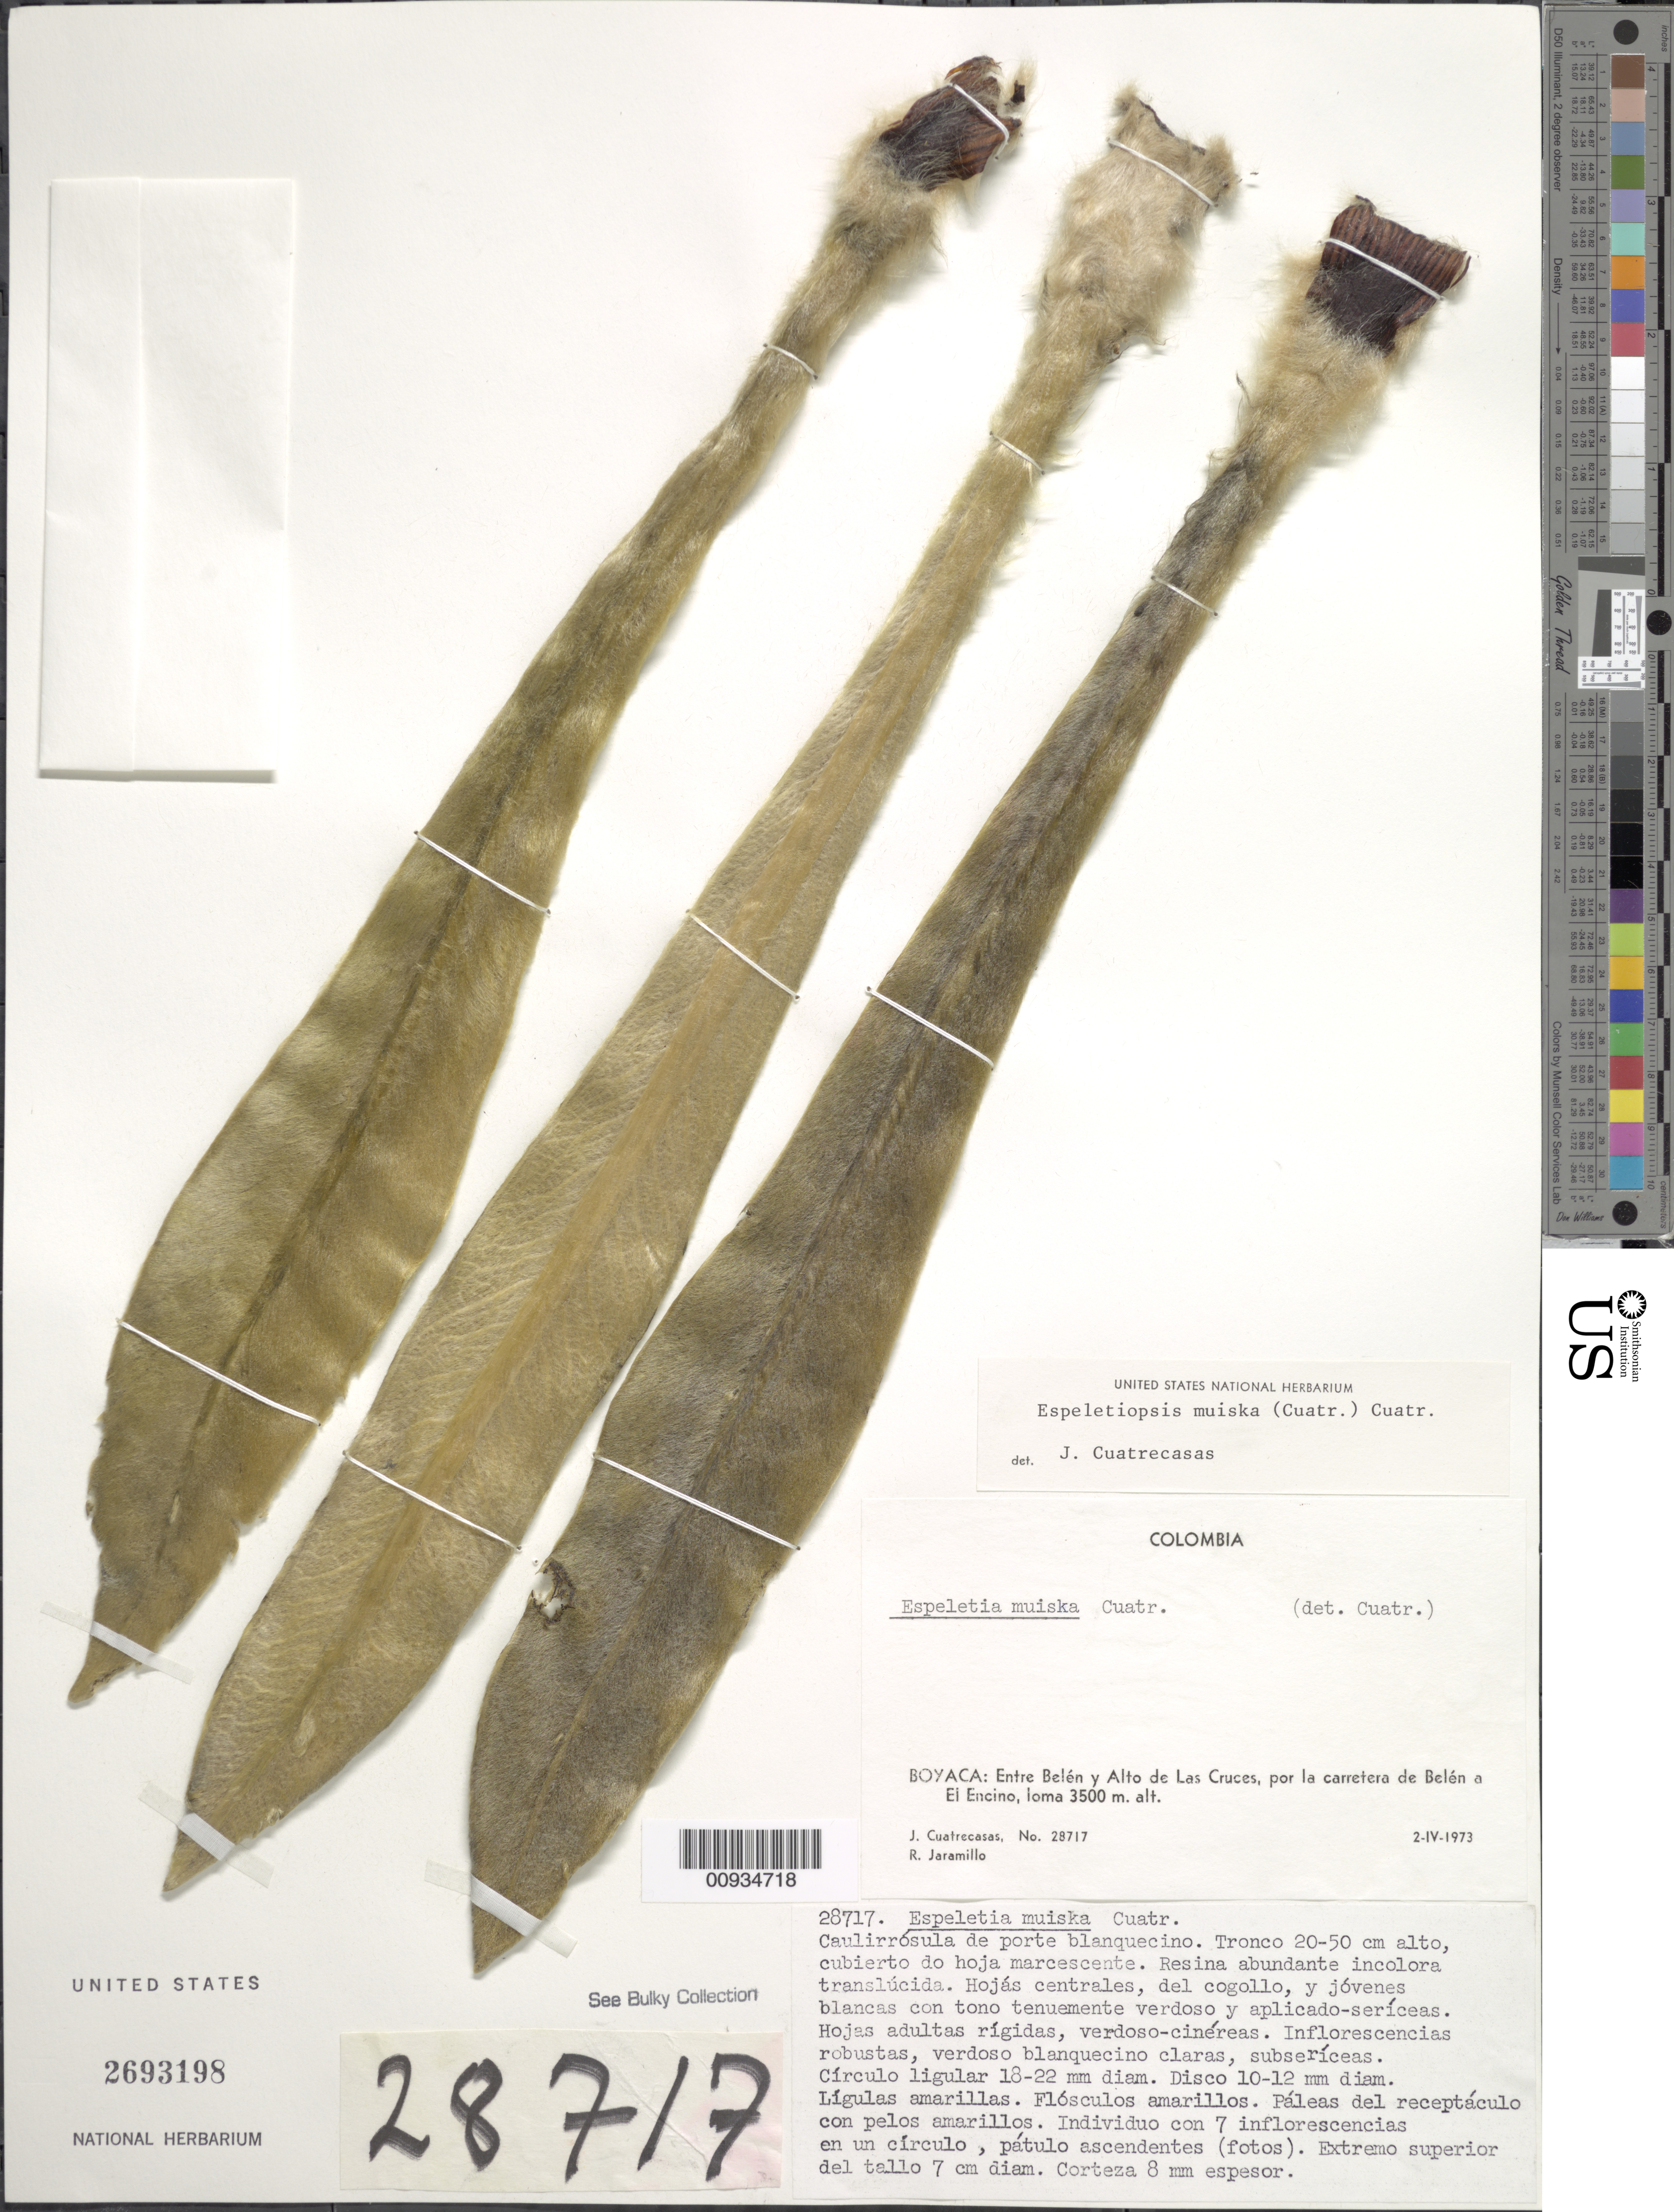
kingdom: Plantae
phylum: Tracheophyta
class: Magnoliopsida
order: Asterales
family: Asteraceae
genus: Espeletiopsis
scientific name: Espeletiopsis muiska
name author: (Cuatrec.) Cuatrec.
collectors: J. Cuatrecasas & R. Jaramillo M.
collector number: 28717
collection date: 1973-04-02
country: Colombia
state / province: Boyacá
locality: Boyacá: Entre Belen y Alto de Las Cruces, por la carretera de Belen a El Encino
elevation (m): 3500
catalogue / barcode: US 2693198